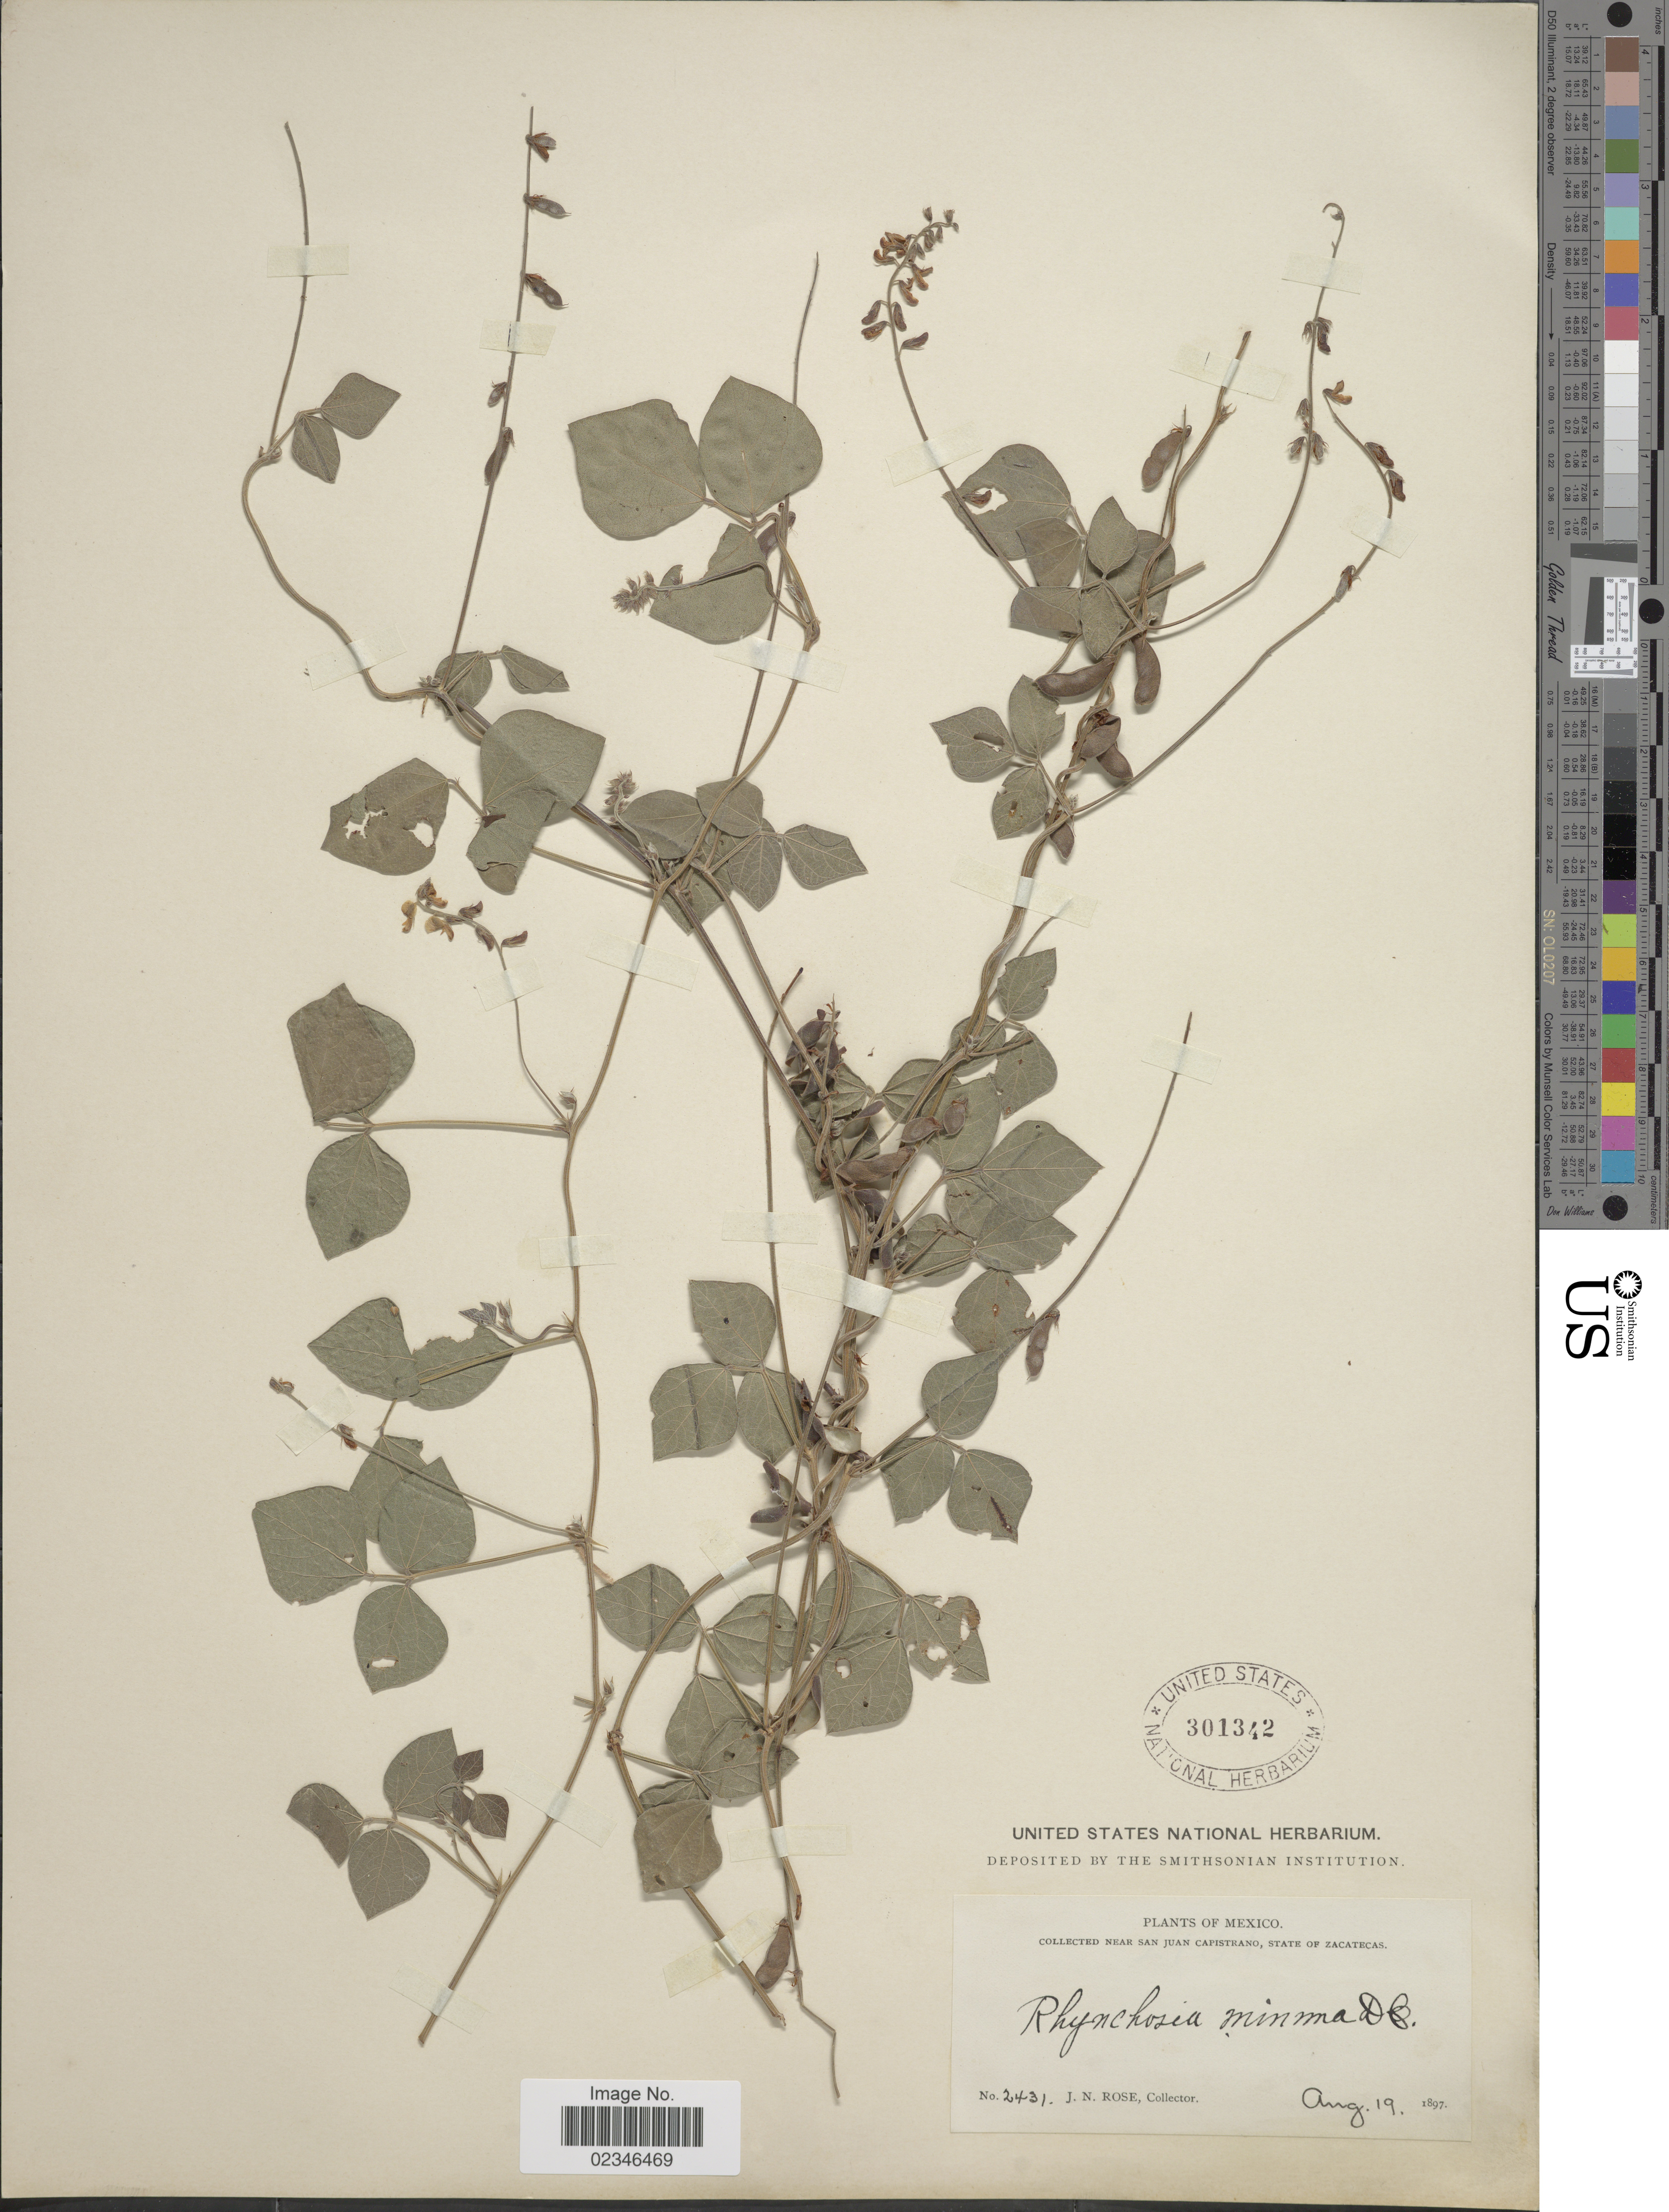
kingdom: Plantae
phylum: Tracheophyta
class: Magnoliopsida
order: Fabales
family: Fabaceae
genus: Rhynchosia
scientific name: Rhynchosia minima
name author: (L.) DC.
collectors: J. N. Rose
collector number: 2431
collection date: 1897-08-19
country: Mexico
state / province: Zacatecas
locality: Near San Juan Capistrano, State of Zacatecas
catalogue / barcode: US 301342